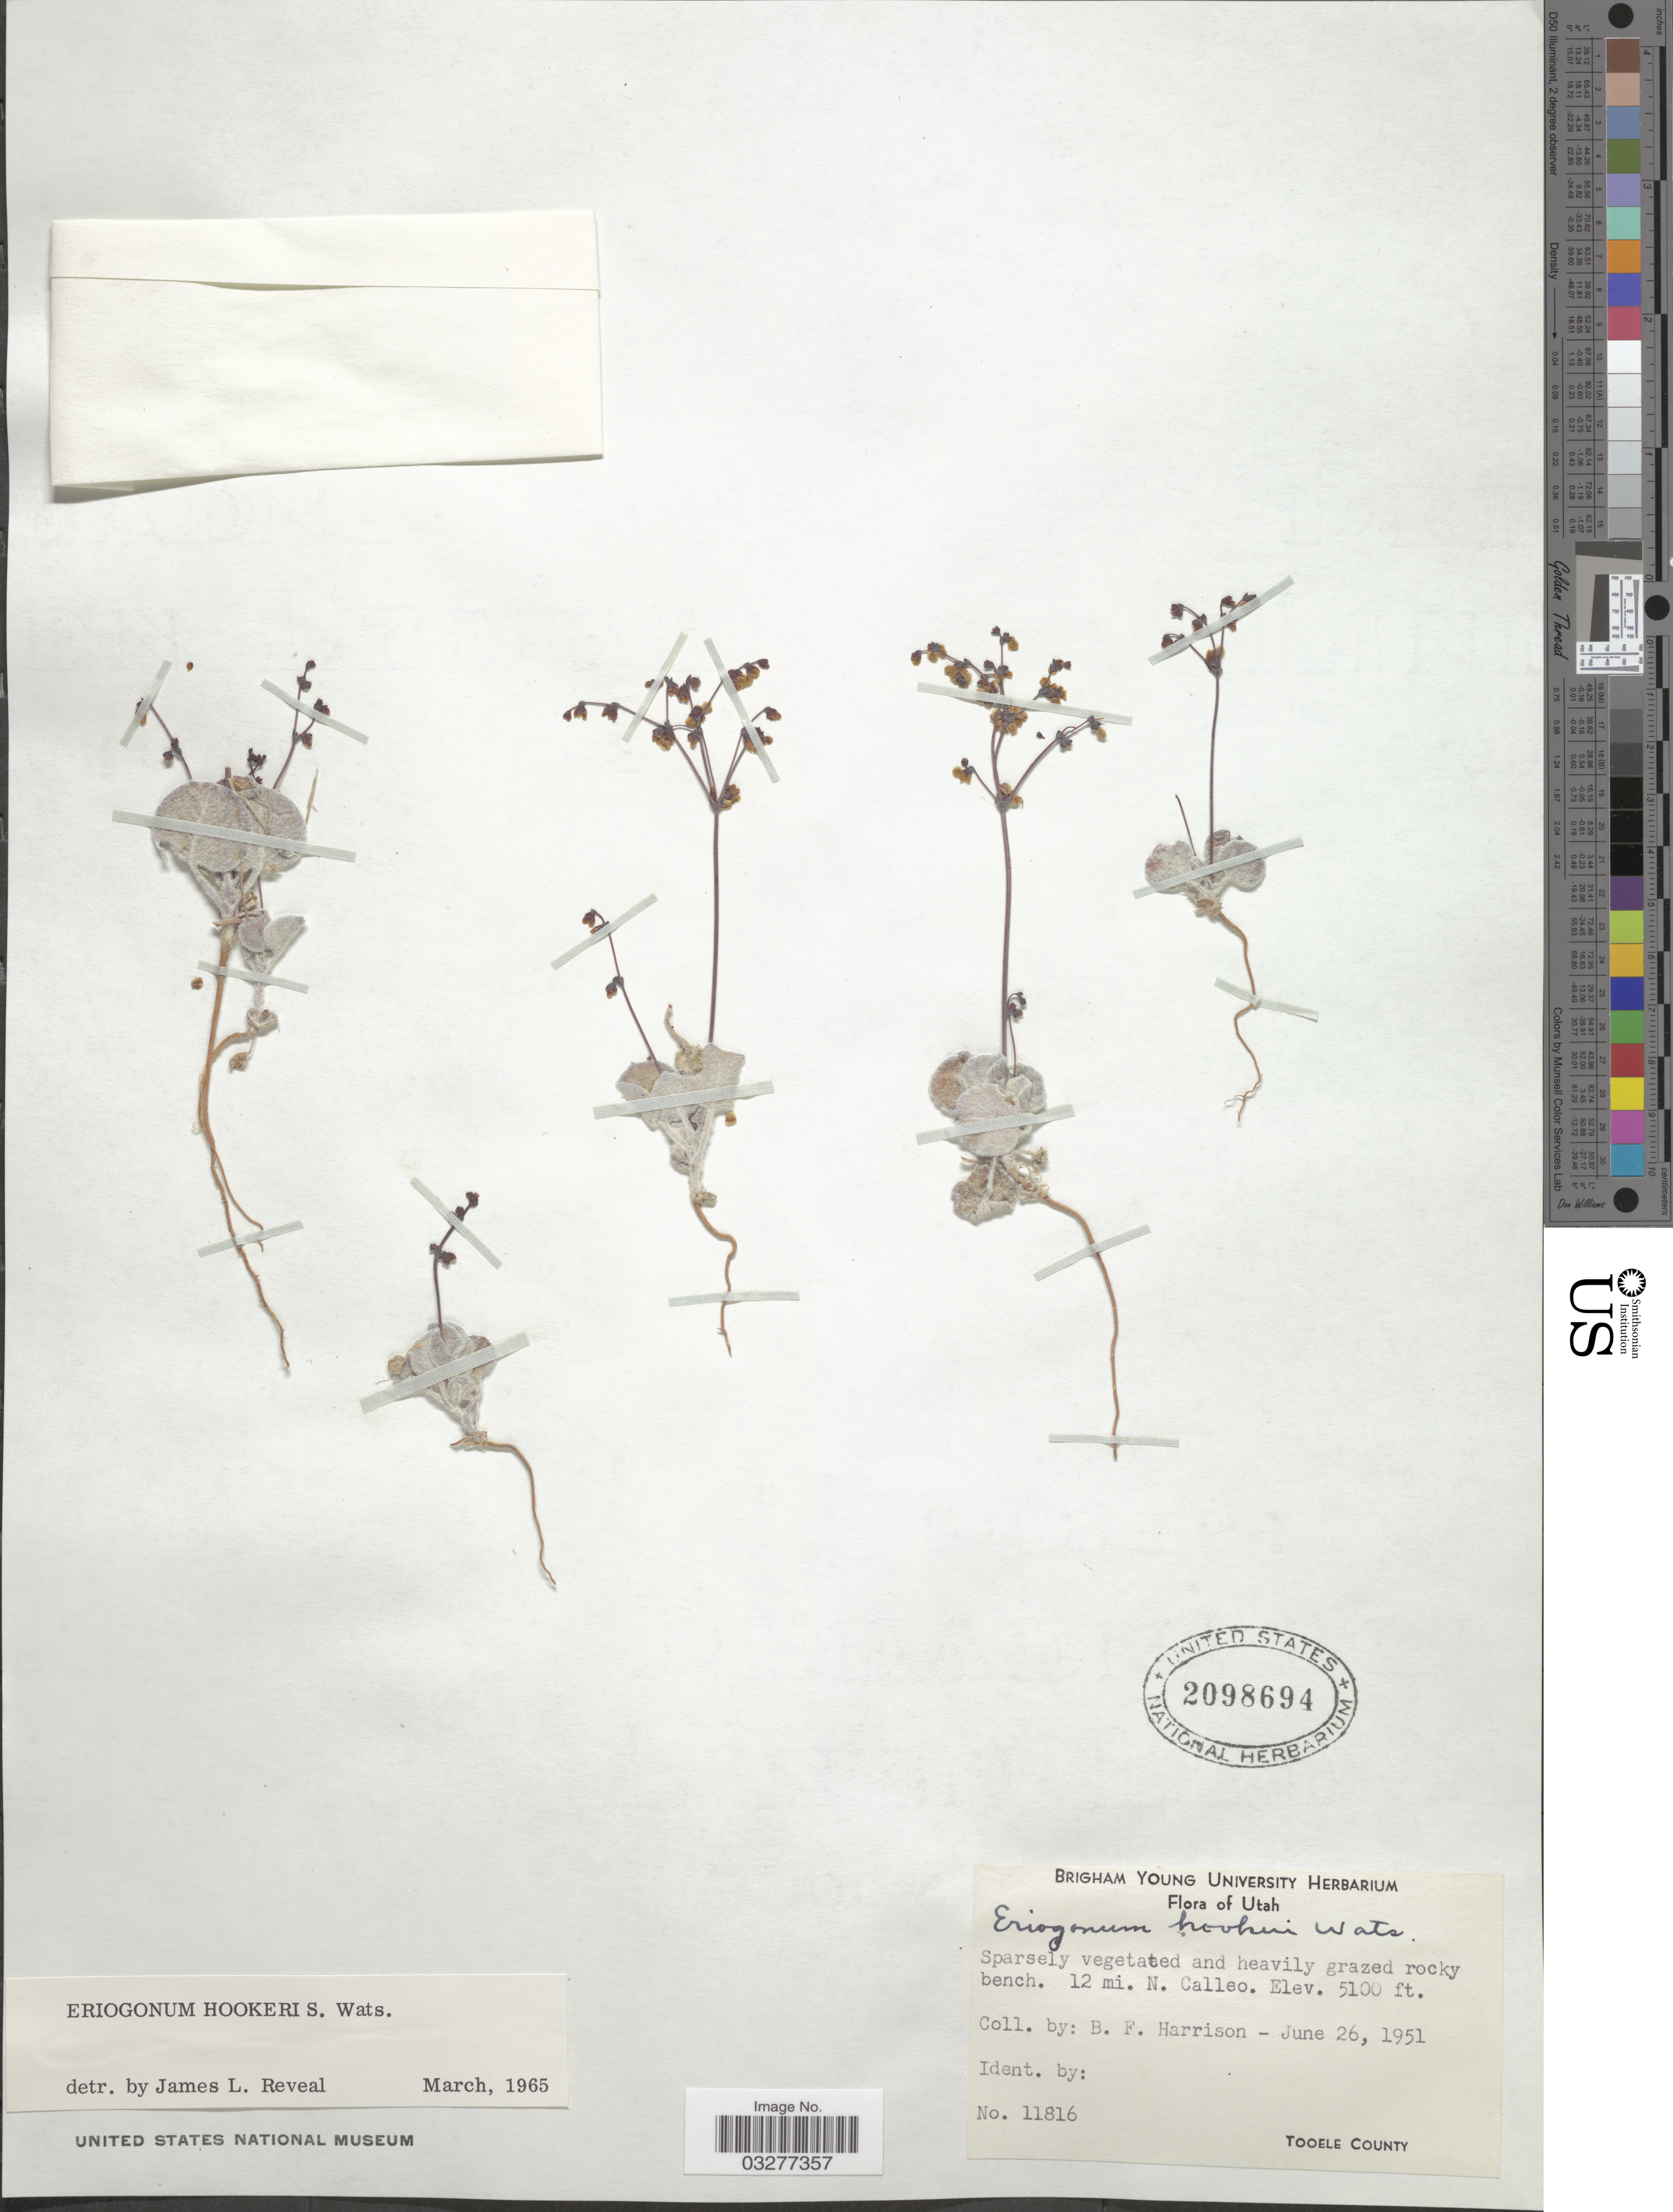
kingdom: Plantae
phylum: Tracheophyta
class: Magnoliopsida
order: Caryophyllales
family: Polygonaceae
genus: Eriogonum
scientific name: Eriogonum hookeri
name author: S. Watson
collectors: B. F. Harrison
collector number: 11816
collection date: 1951-06-26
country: United States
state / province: Utah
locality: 12 mi. N. Calleo. Tooele County.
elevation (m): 1554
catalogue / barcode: US 2098694